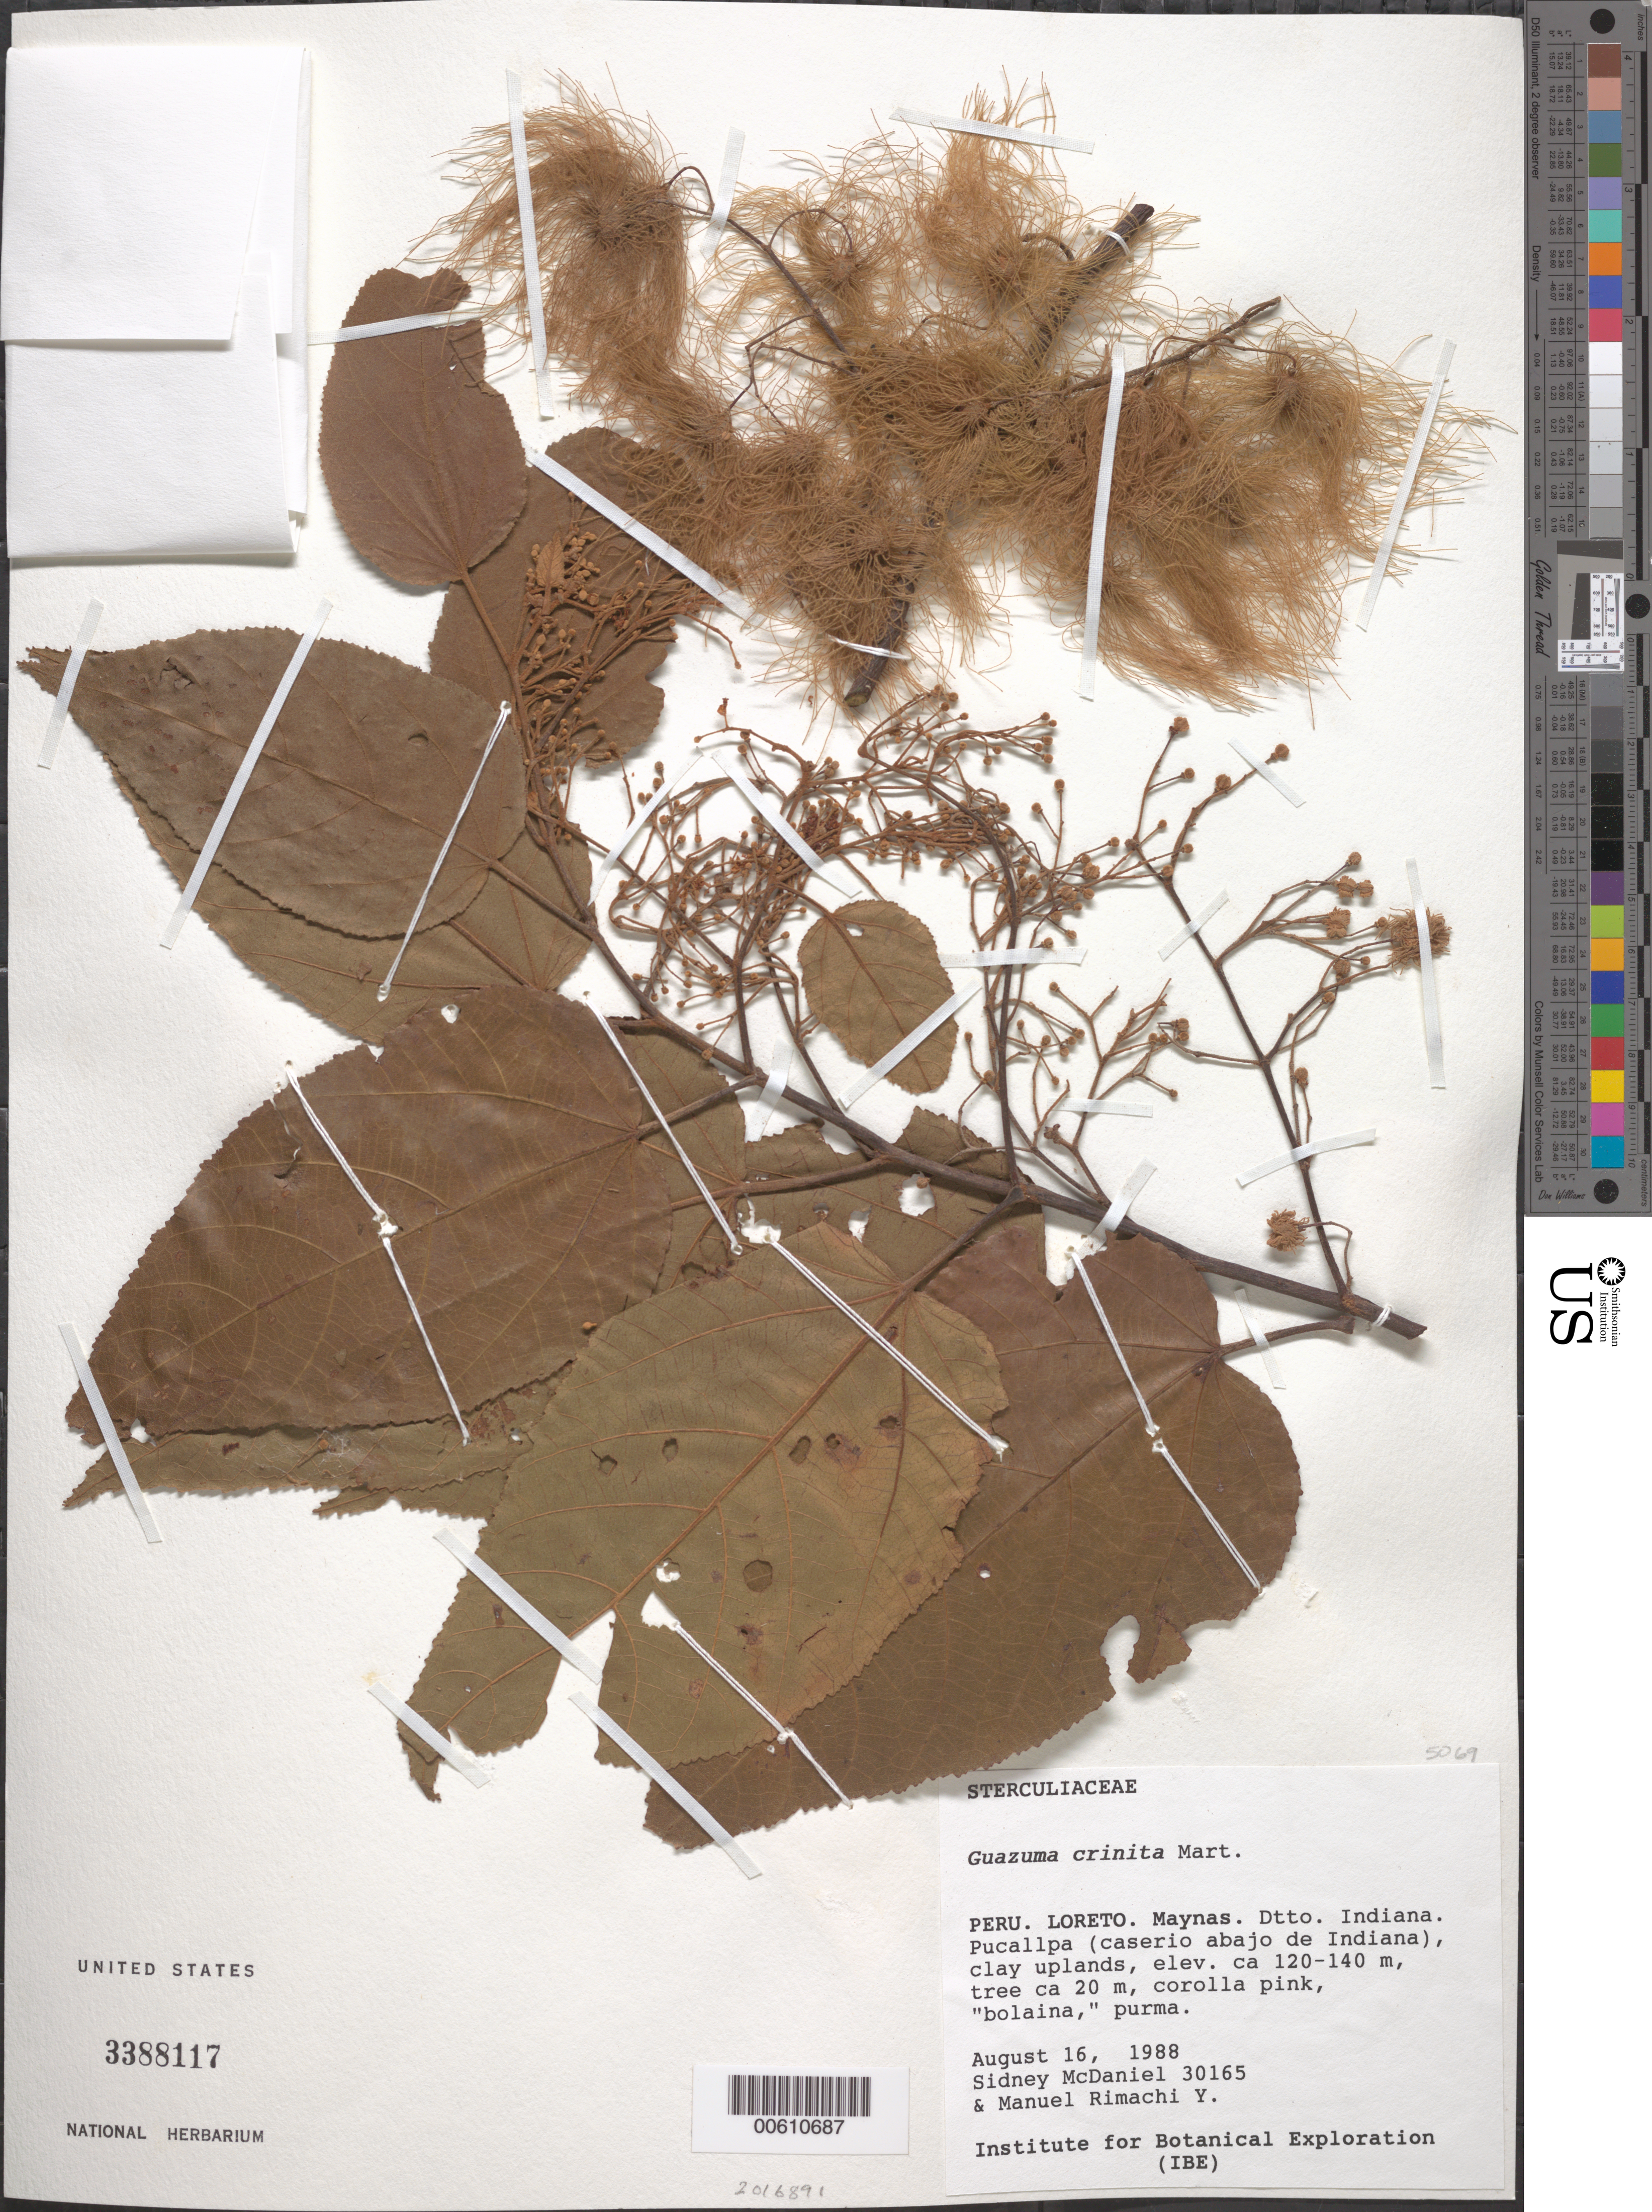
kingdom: Plantae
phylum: Tracheophyta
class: Magnoliopsida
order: Malvales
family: Malvaceae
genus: Guazuma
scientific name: Guazuma crinita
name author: Mart.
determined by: Dorr, Laurence J., Curator (BOT), Smithsonian Institution - National Museum of Natural History (UNITED STATES)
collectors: S. T. McDaniel & M. Rimachi Y.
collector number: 30165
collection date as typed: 16 Aug 1988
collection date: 1988-08-16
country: Peru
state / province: Loreto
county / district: Maynas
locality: Dtto. Indiana. Pucallpa (caserio abajo de Indiana),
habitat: Clay uplands.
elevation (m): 120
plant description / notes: Common name: bolaina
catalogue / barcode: US 3388117